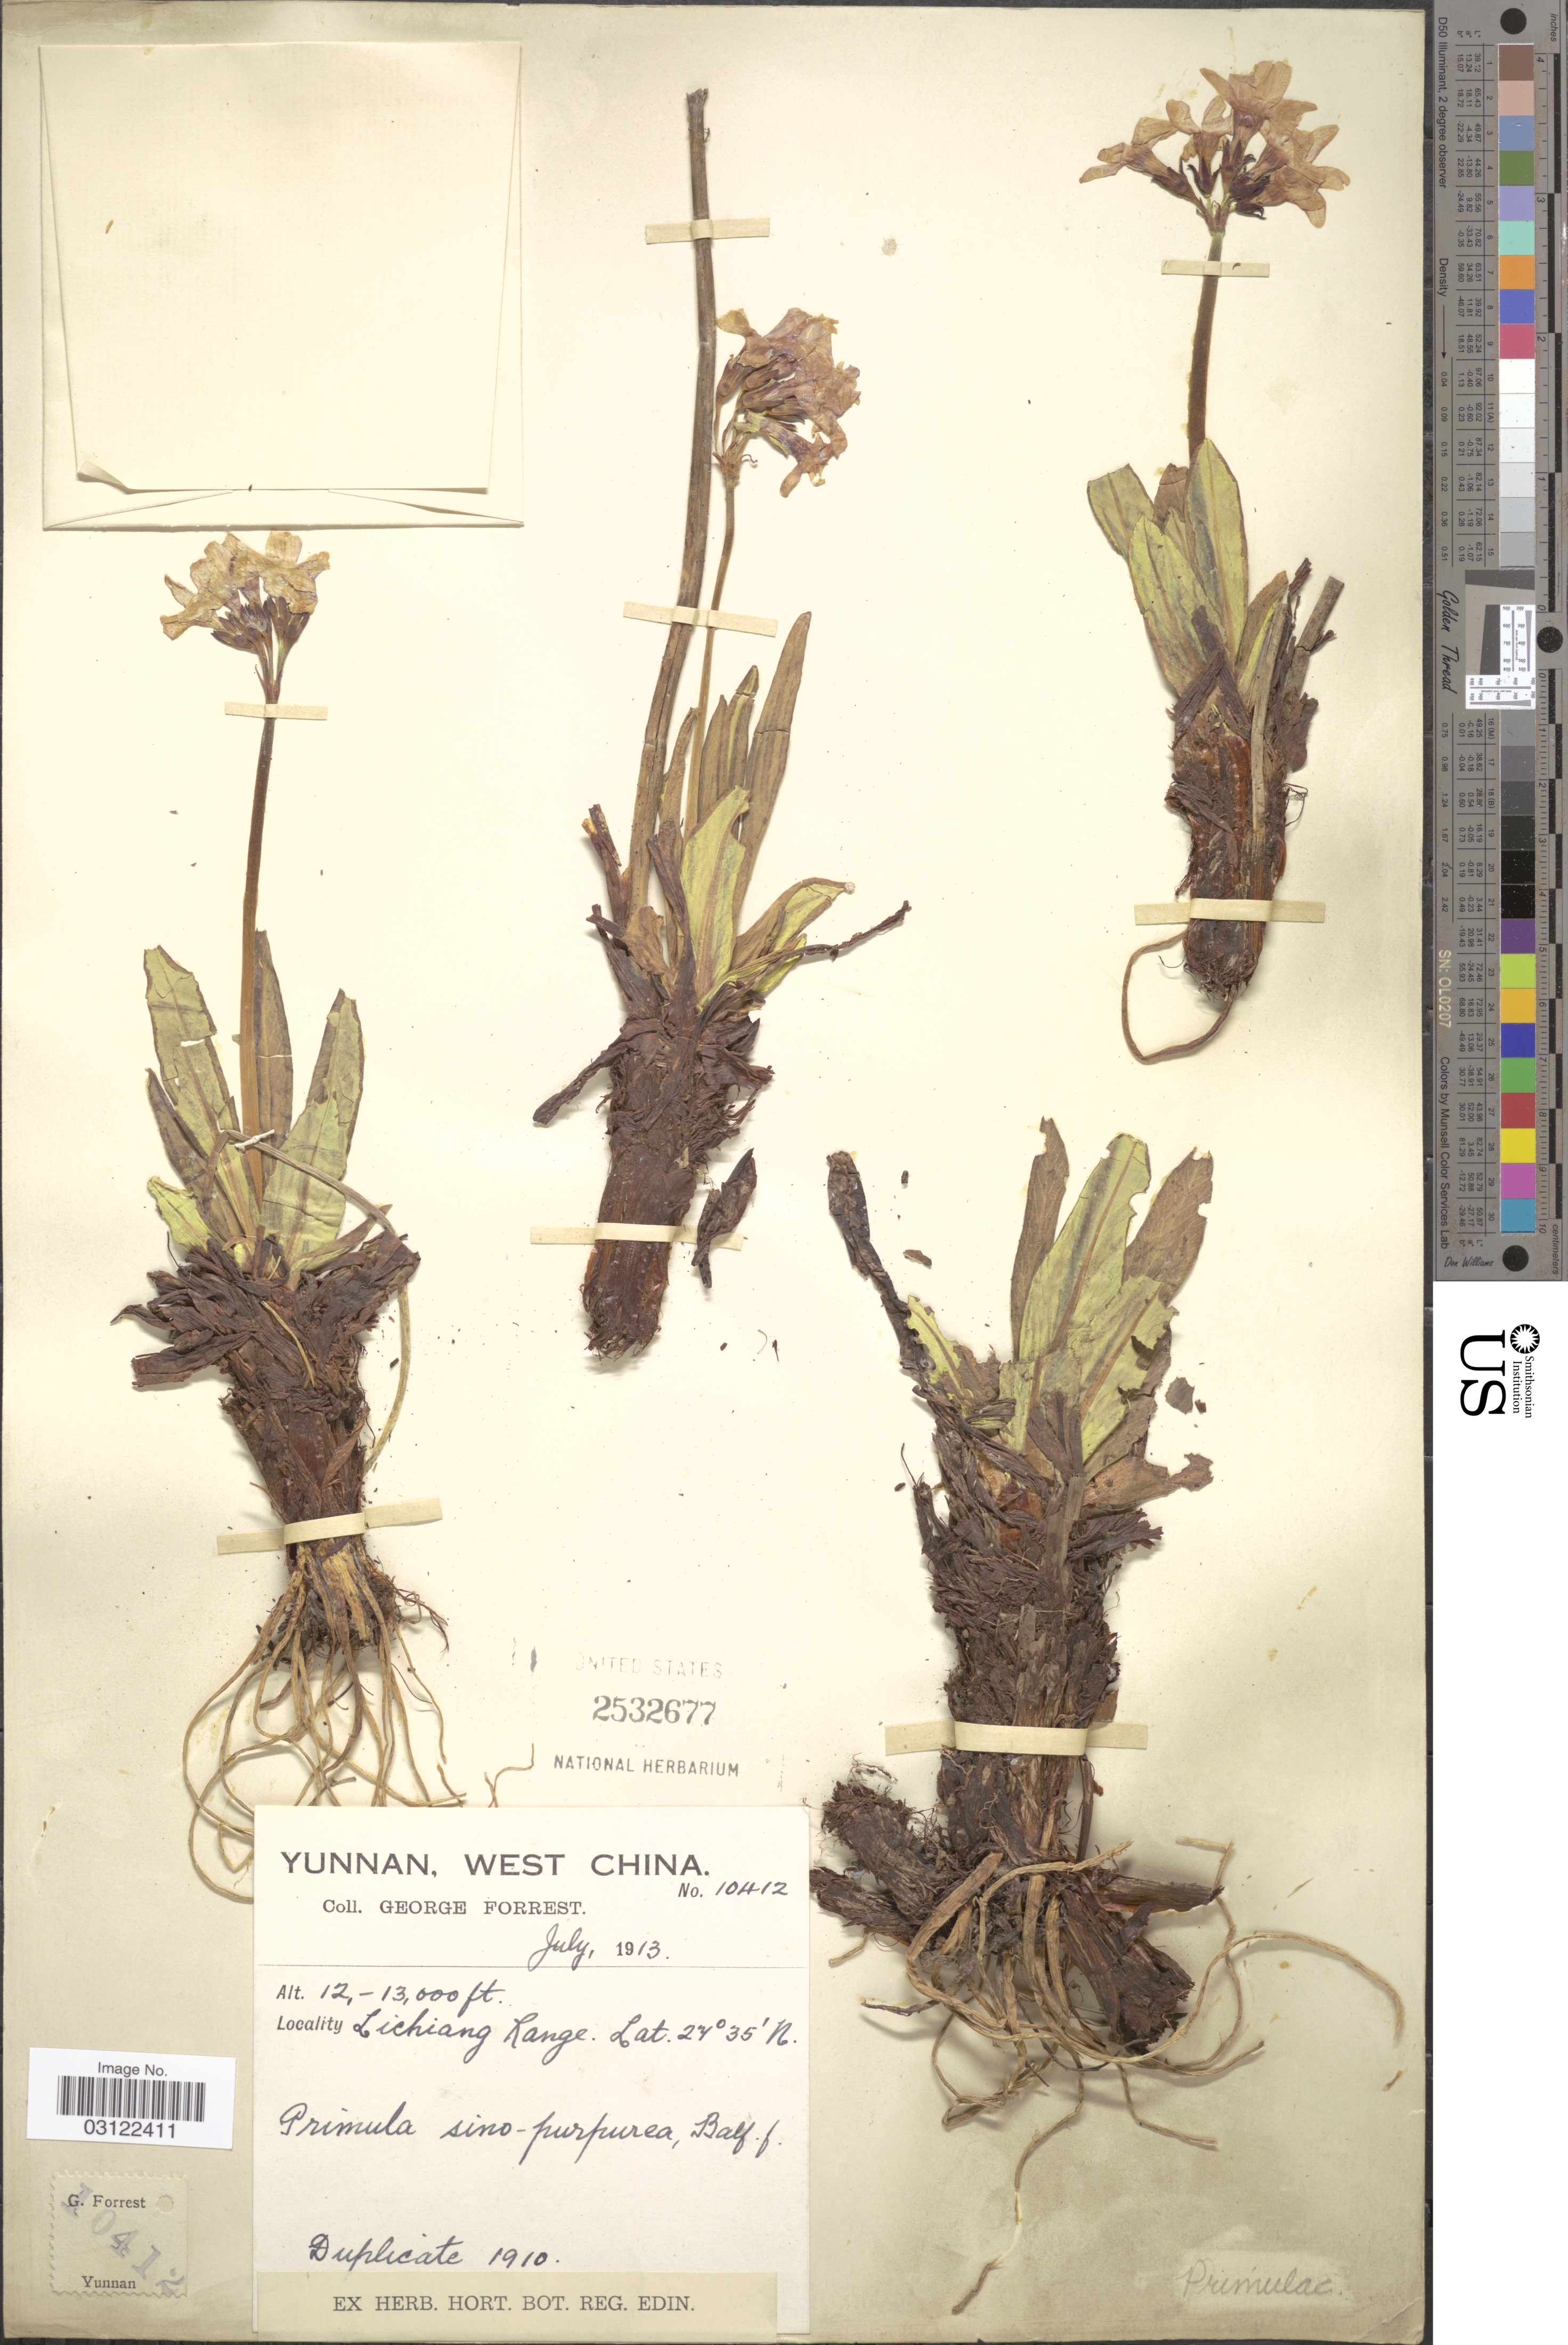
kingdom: Plantae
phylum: Tracheophyta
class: Magnoliopsida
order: Ericales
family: Primulaceae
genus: Primula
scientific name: Primula sinopurpurea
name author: Balf. f. ex Hutch.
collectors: G. Forrest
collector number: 10412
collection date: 1913-07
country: China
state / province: Yunnan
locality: West China. Lichiang Range.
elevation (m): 3658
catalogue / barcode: US 2532677